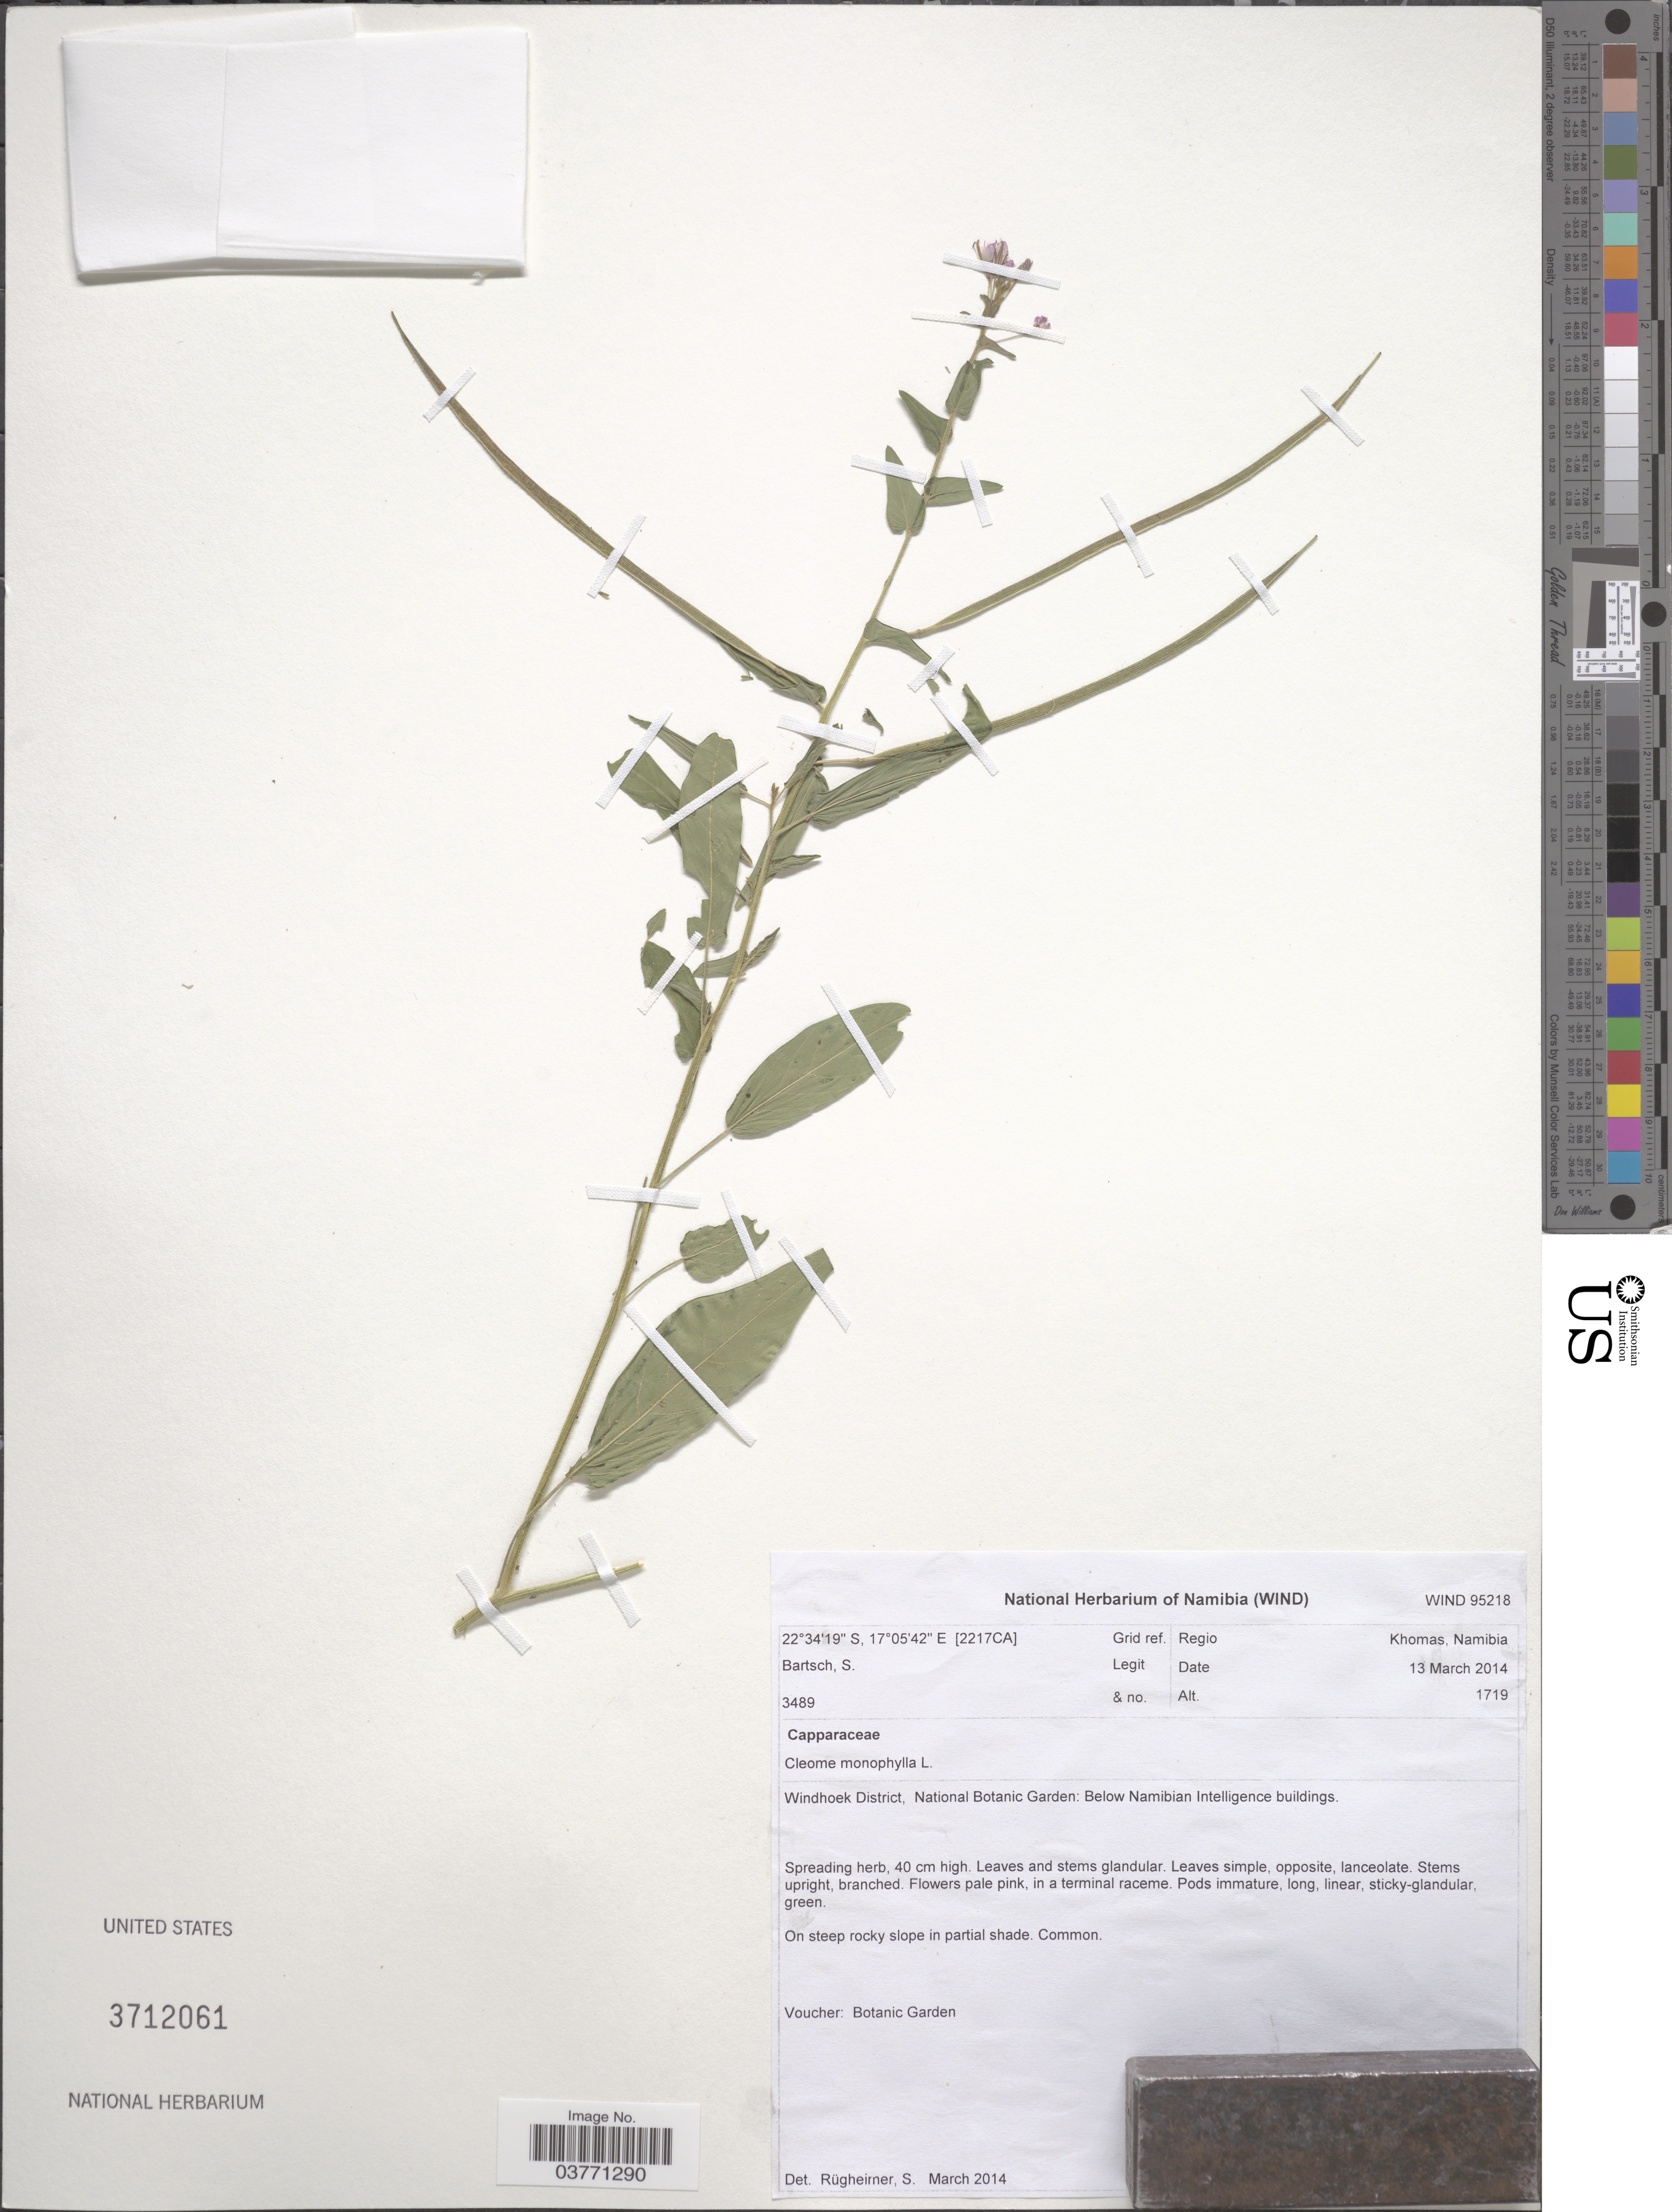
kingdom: Plantae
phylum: Tracheophyta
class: Magnoliopsida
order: Brassicales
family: Cleomaceae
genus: Sieruela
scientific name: Sieruela monophylla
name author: (L.) Roalson & J.C. Hall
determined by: Strong, M. T., (US), Smithsonian Institution - National Museum of Natural History (UNITED STATES)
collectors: S. Bartsch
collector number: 3489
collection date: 2014-03-13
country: Namibia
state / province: Khomas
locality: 2217CA Grid ref. Regio Khomas. Windhoek District, National Botanic Garden: Below Namibian Intelligence buildings.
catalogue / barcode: US 3712061